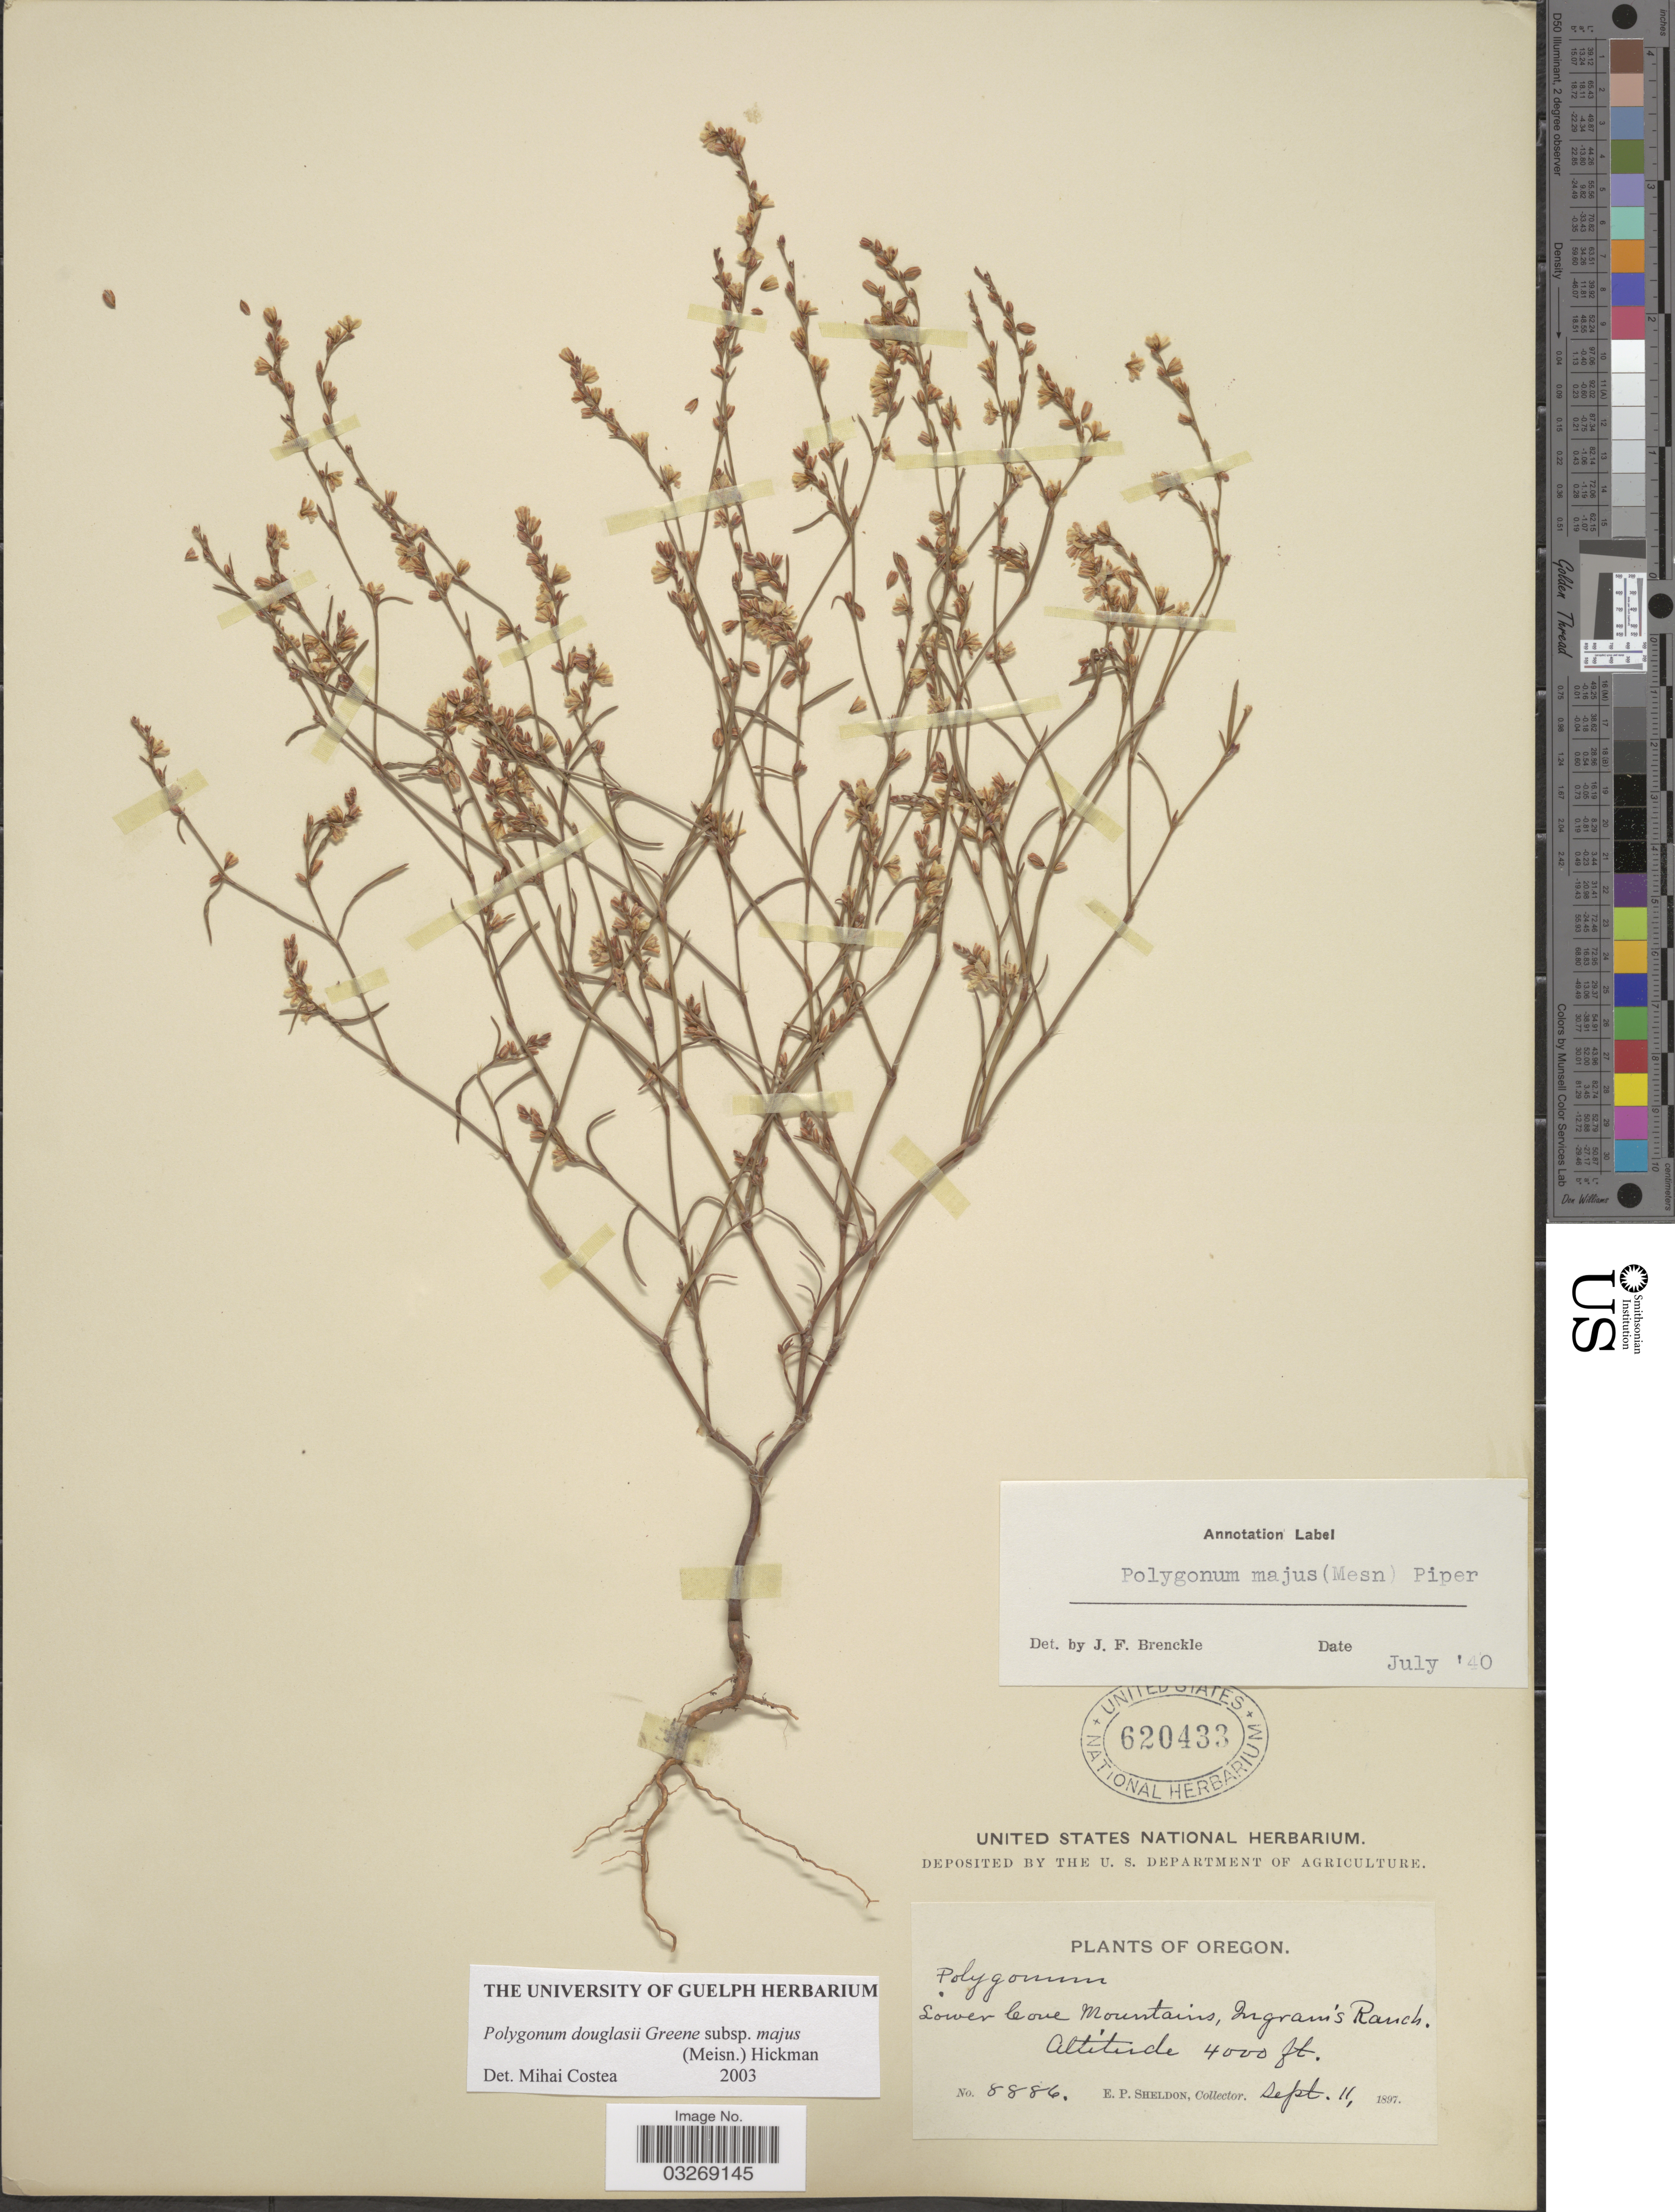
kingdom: Plantae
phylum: Tracheophyta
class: Magnoliopsida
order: Caryophyllales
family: Polygonaceae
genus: Polygonum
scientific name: Polygonum douglasii subsp. majus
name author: (Meisn.) Hickman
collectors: E. P. Sheldon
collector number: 8886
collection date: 1897-09-11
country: United States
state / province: Oregon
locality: Lower Cove Mountains, Ingram's Ranch.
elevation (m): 1219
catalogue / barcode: US 620433